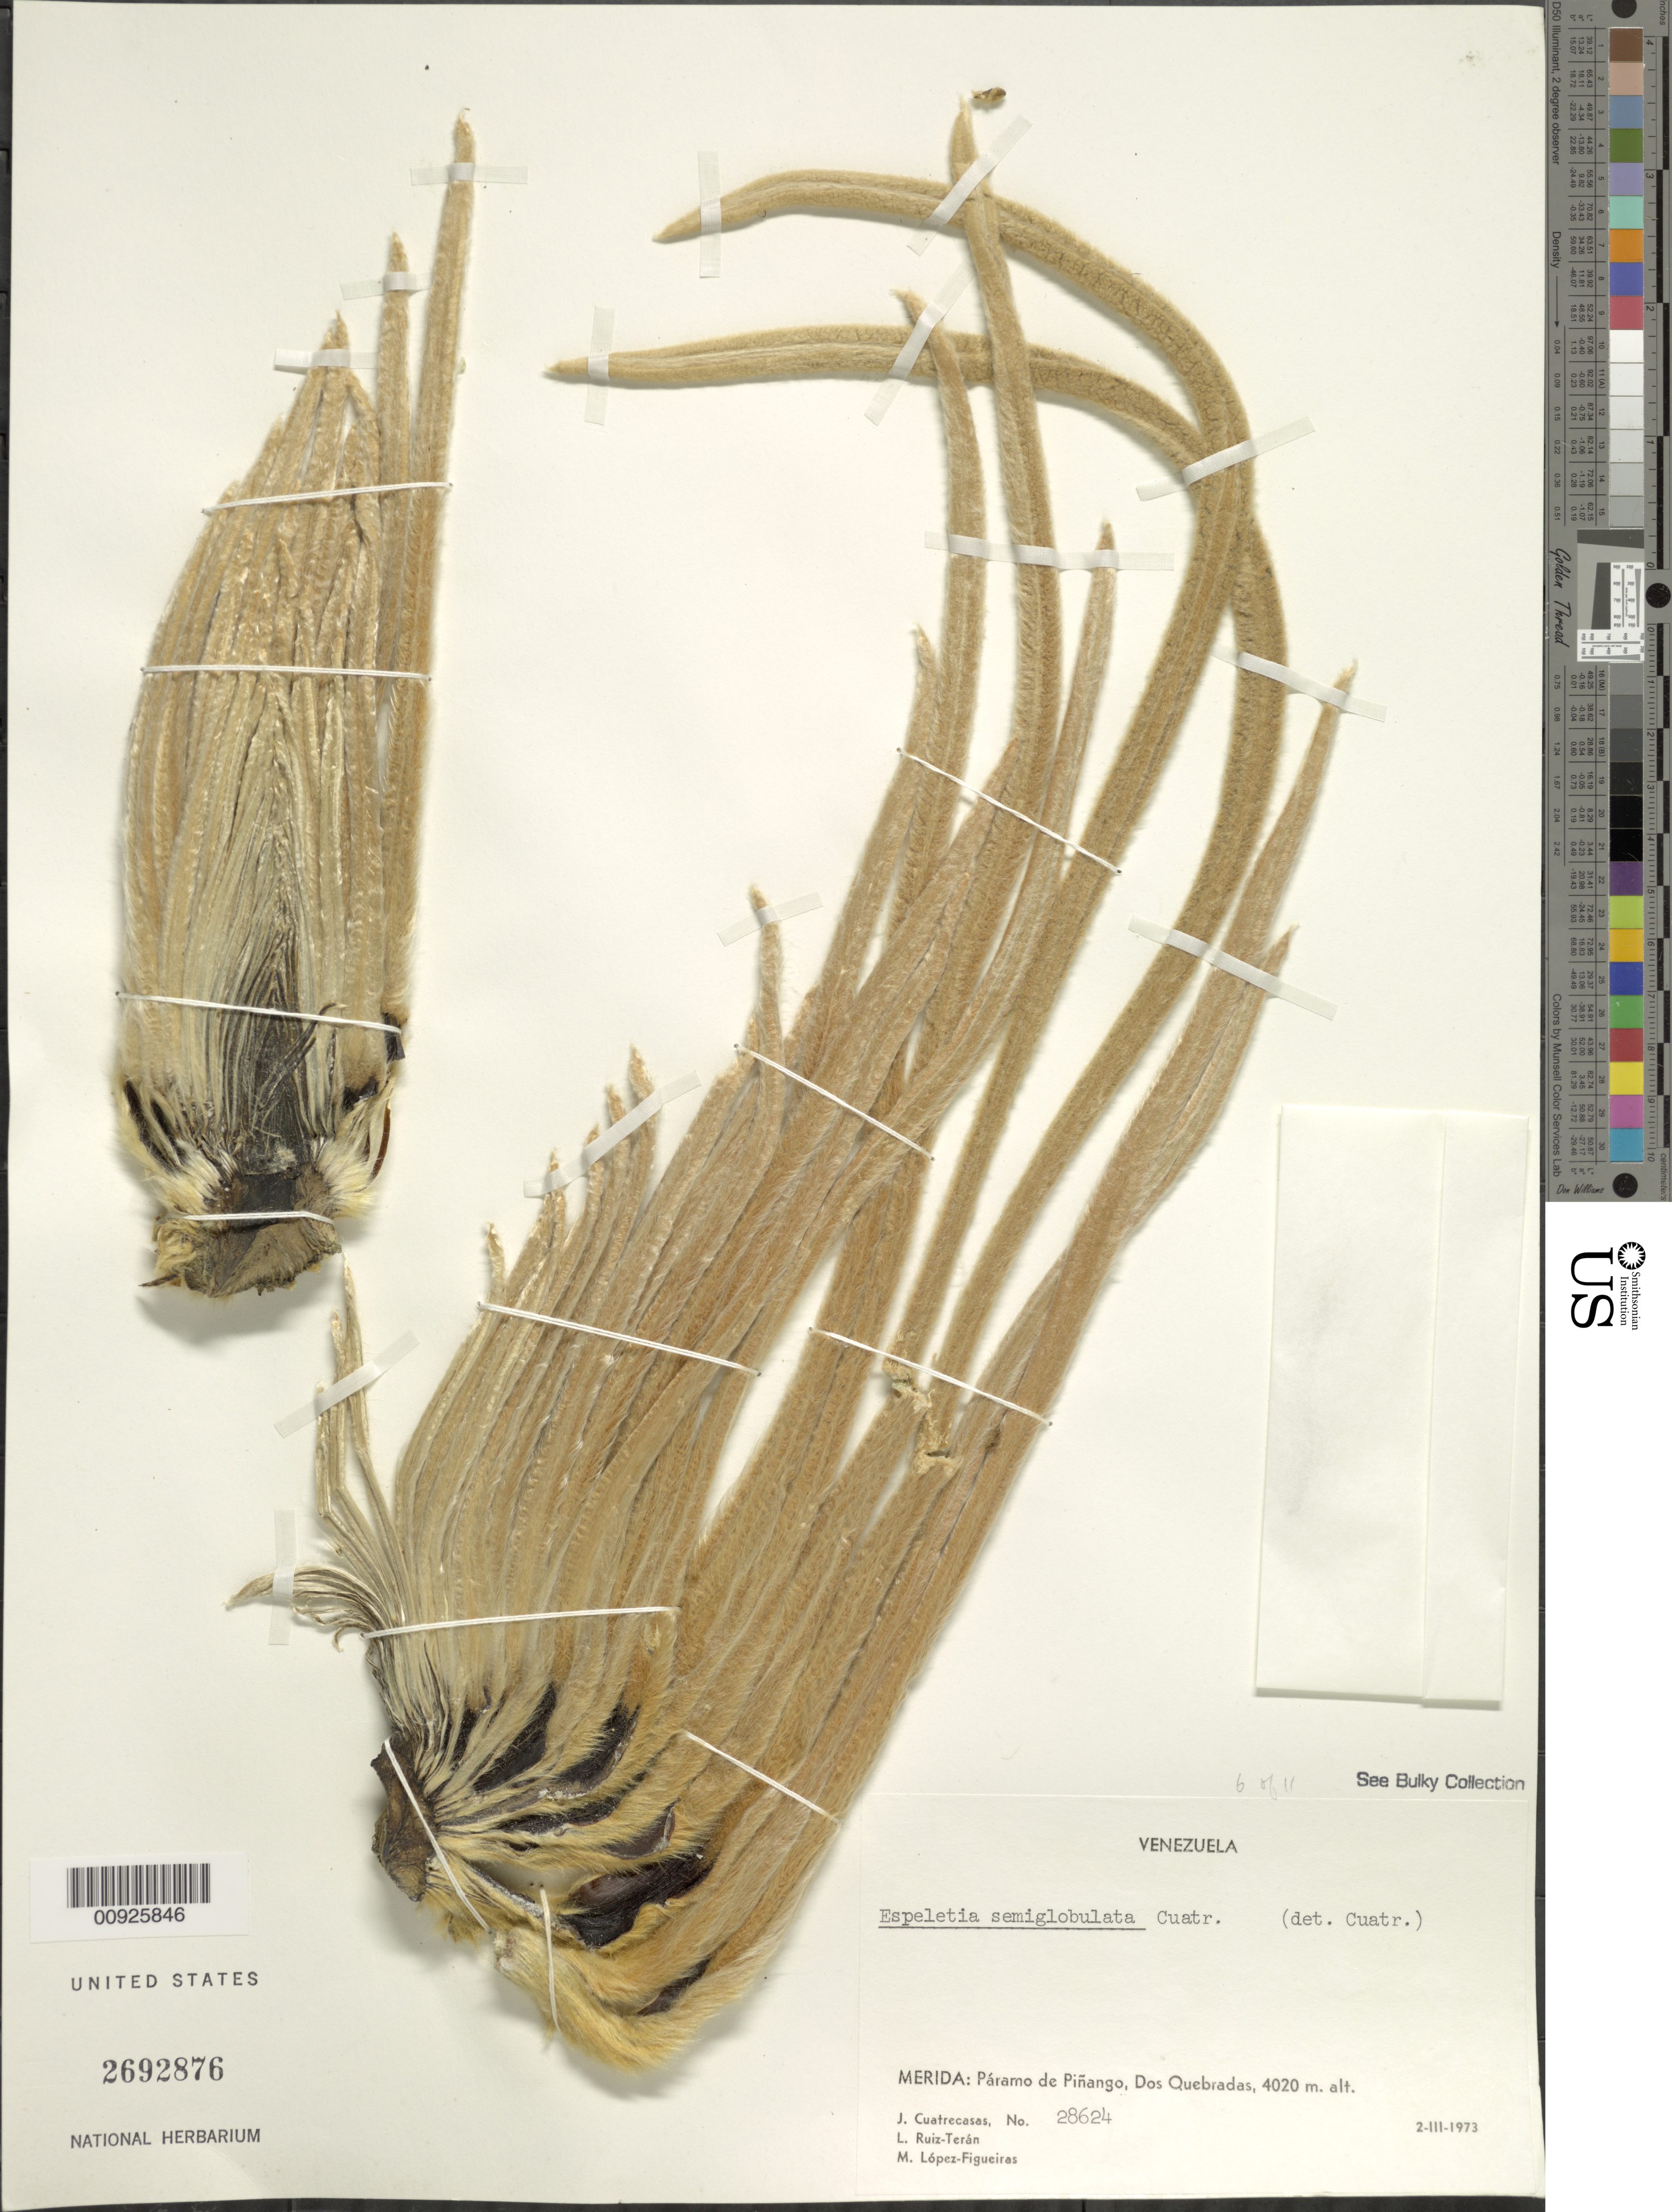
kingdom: Plantae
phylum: Tracheophyta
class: Magnoliopsida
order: Asterales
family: Asteraceae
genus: Espeletia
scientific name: Espeletia semiglobulata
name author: Cuatrec.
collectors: J. Cuatrecasas, L. E. Ruíz-Terán & M. López Figueiras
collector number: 28624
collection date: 1973-03-02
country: Venezuela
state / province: Mérida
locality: P. de Piñango. Páramo de Piñango, Dos Quebradas.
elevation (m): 4020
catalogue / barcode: US 2692876